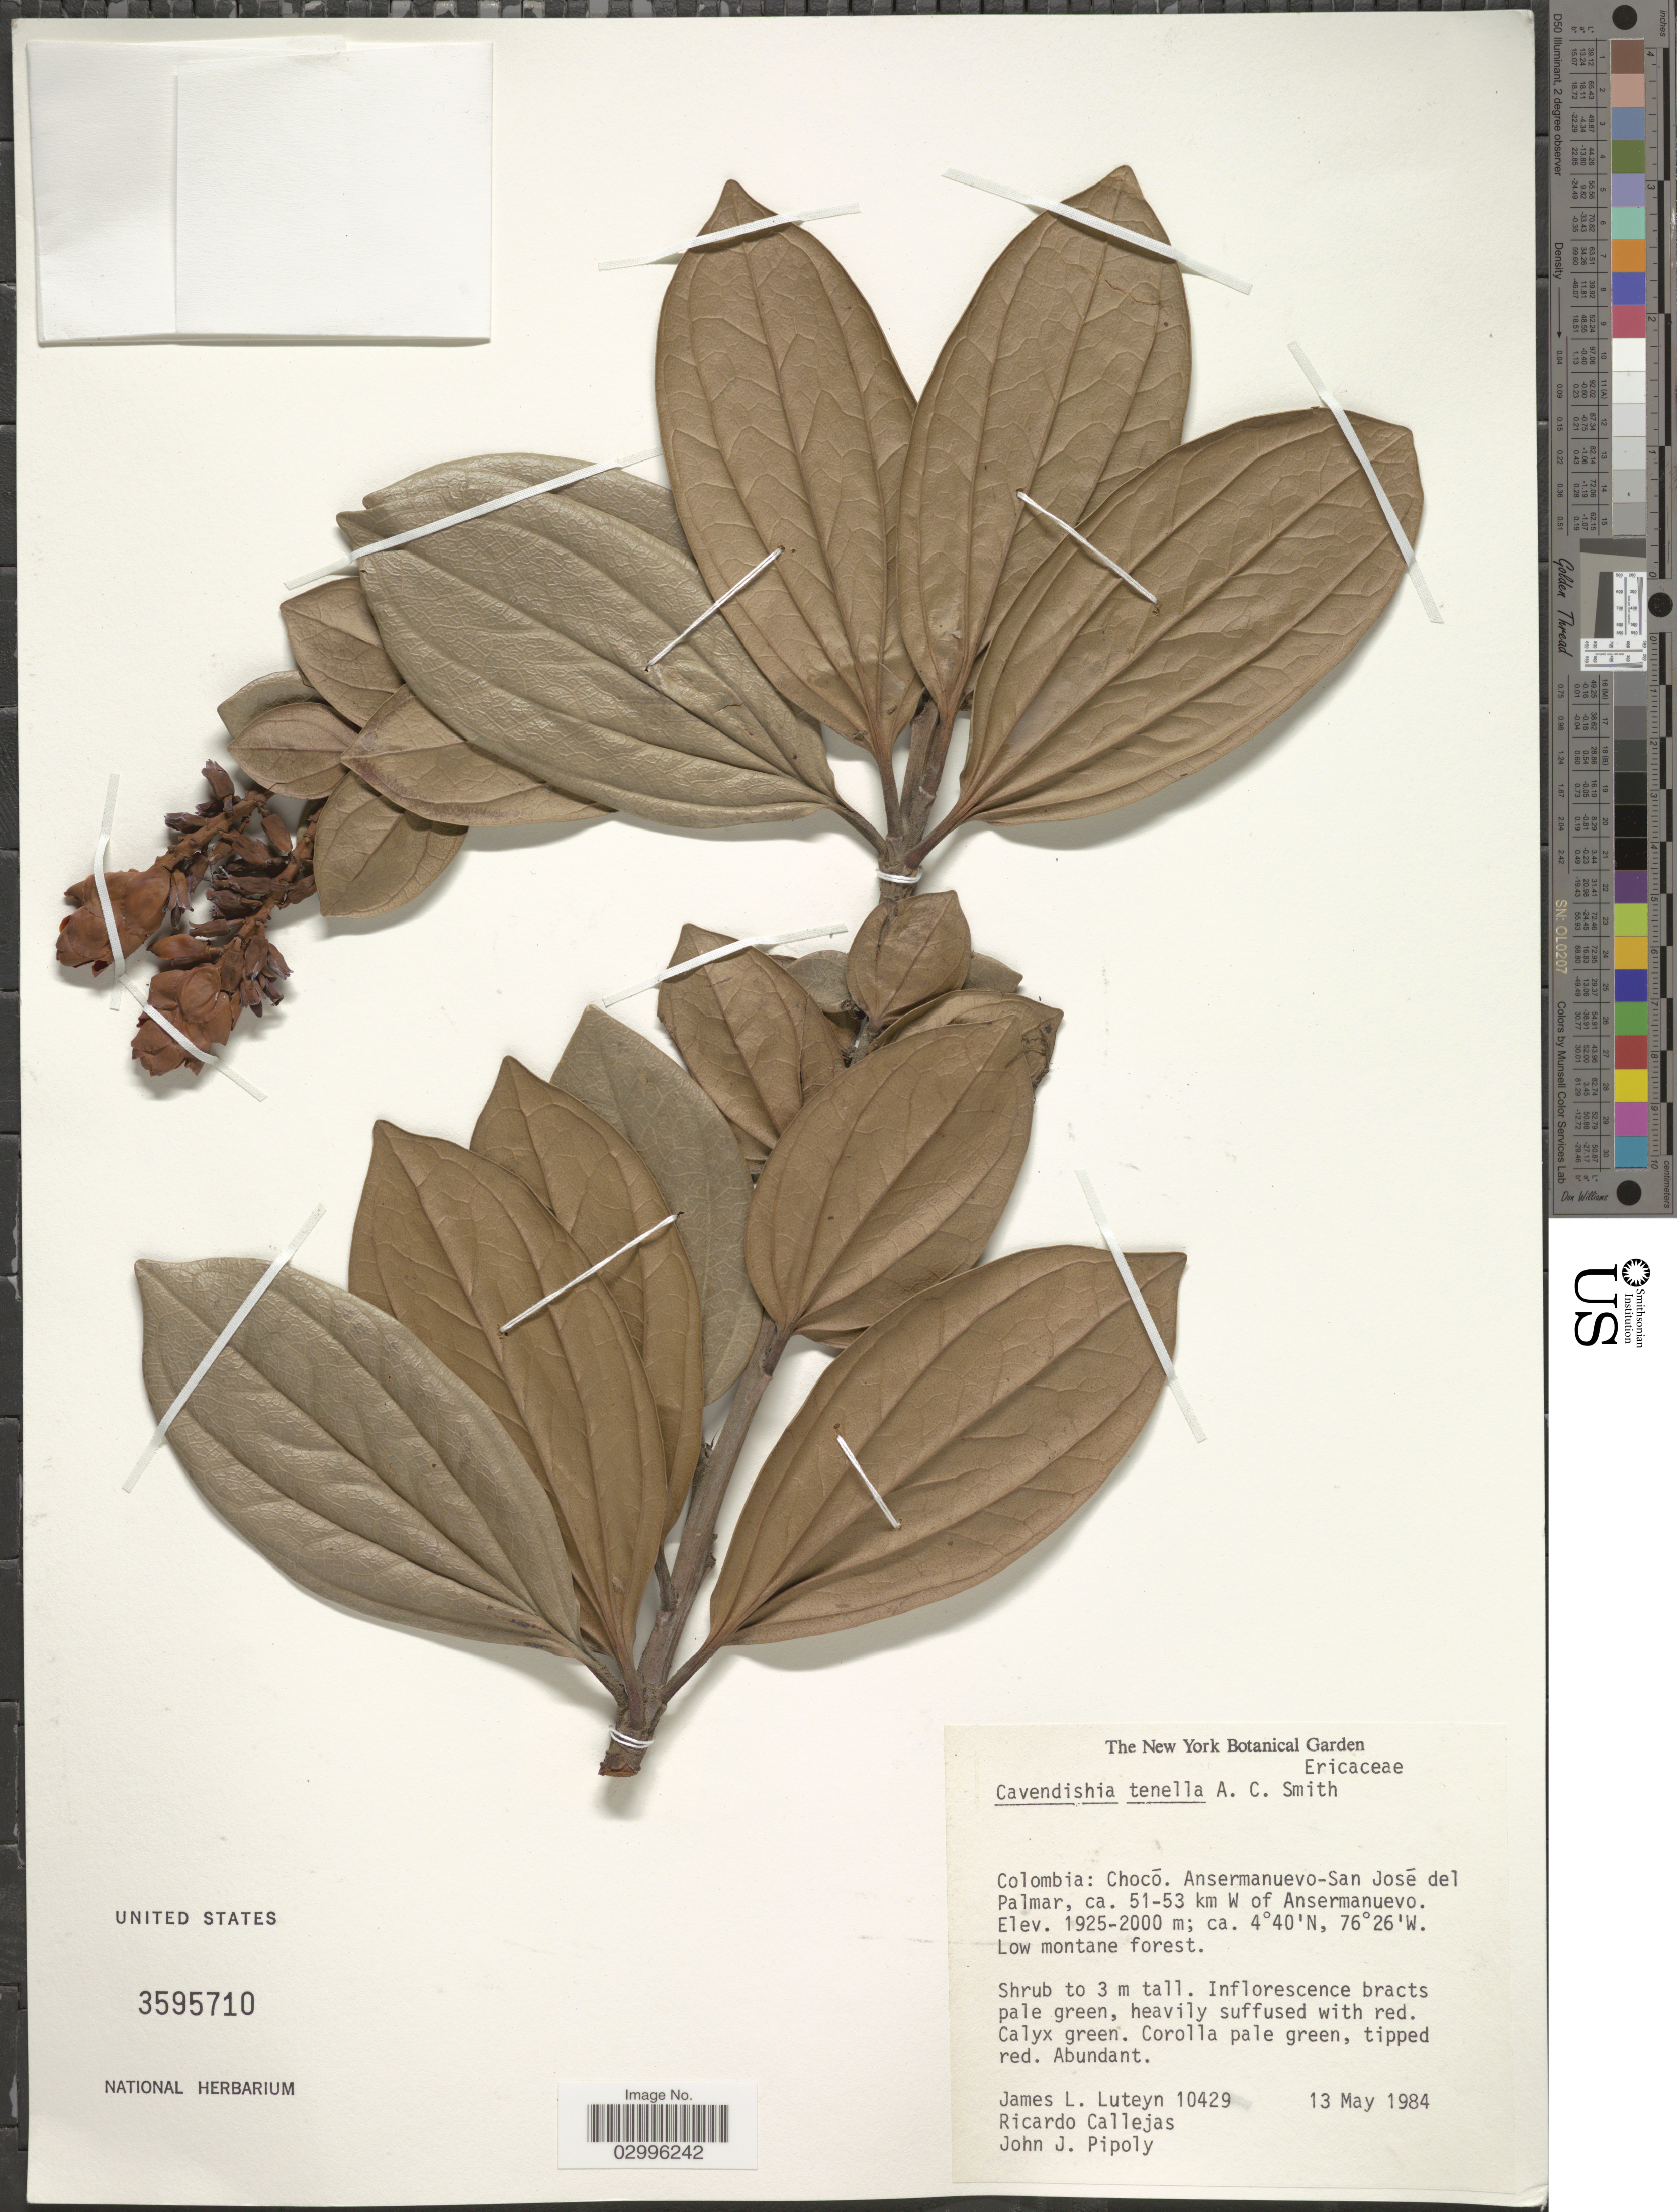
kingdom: Plantae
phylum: Tracheophyta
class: Magnoliopsida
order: Ericales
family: Ericaceae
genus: Cavendishia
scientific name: Cavendishia tenella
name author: A.C. Sm.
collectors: J. L. Luteyn, R. Callejas & J. J. Pipoly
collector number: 10429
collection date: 1984-05-13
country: Colombia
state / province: Chocó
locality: Ansermanuevo-San José del Palmar, ca. 51-53 km W of Ansermanuevo.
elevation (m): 1925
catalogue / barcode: US 3595710